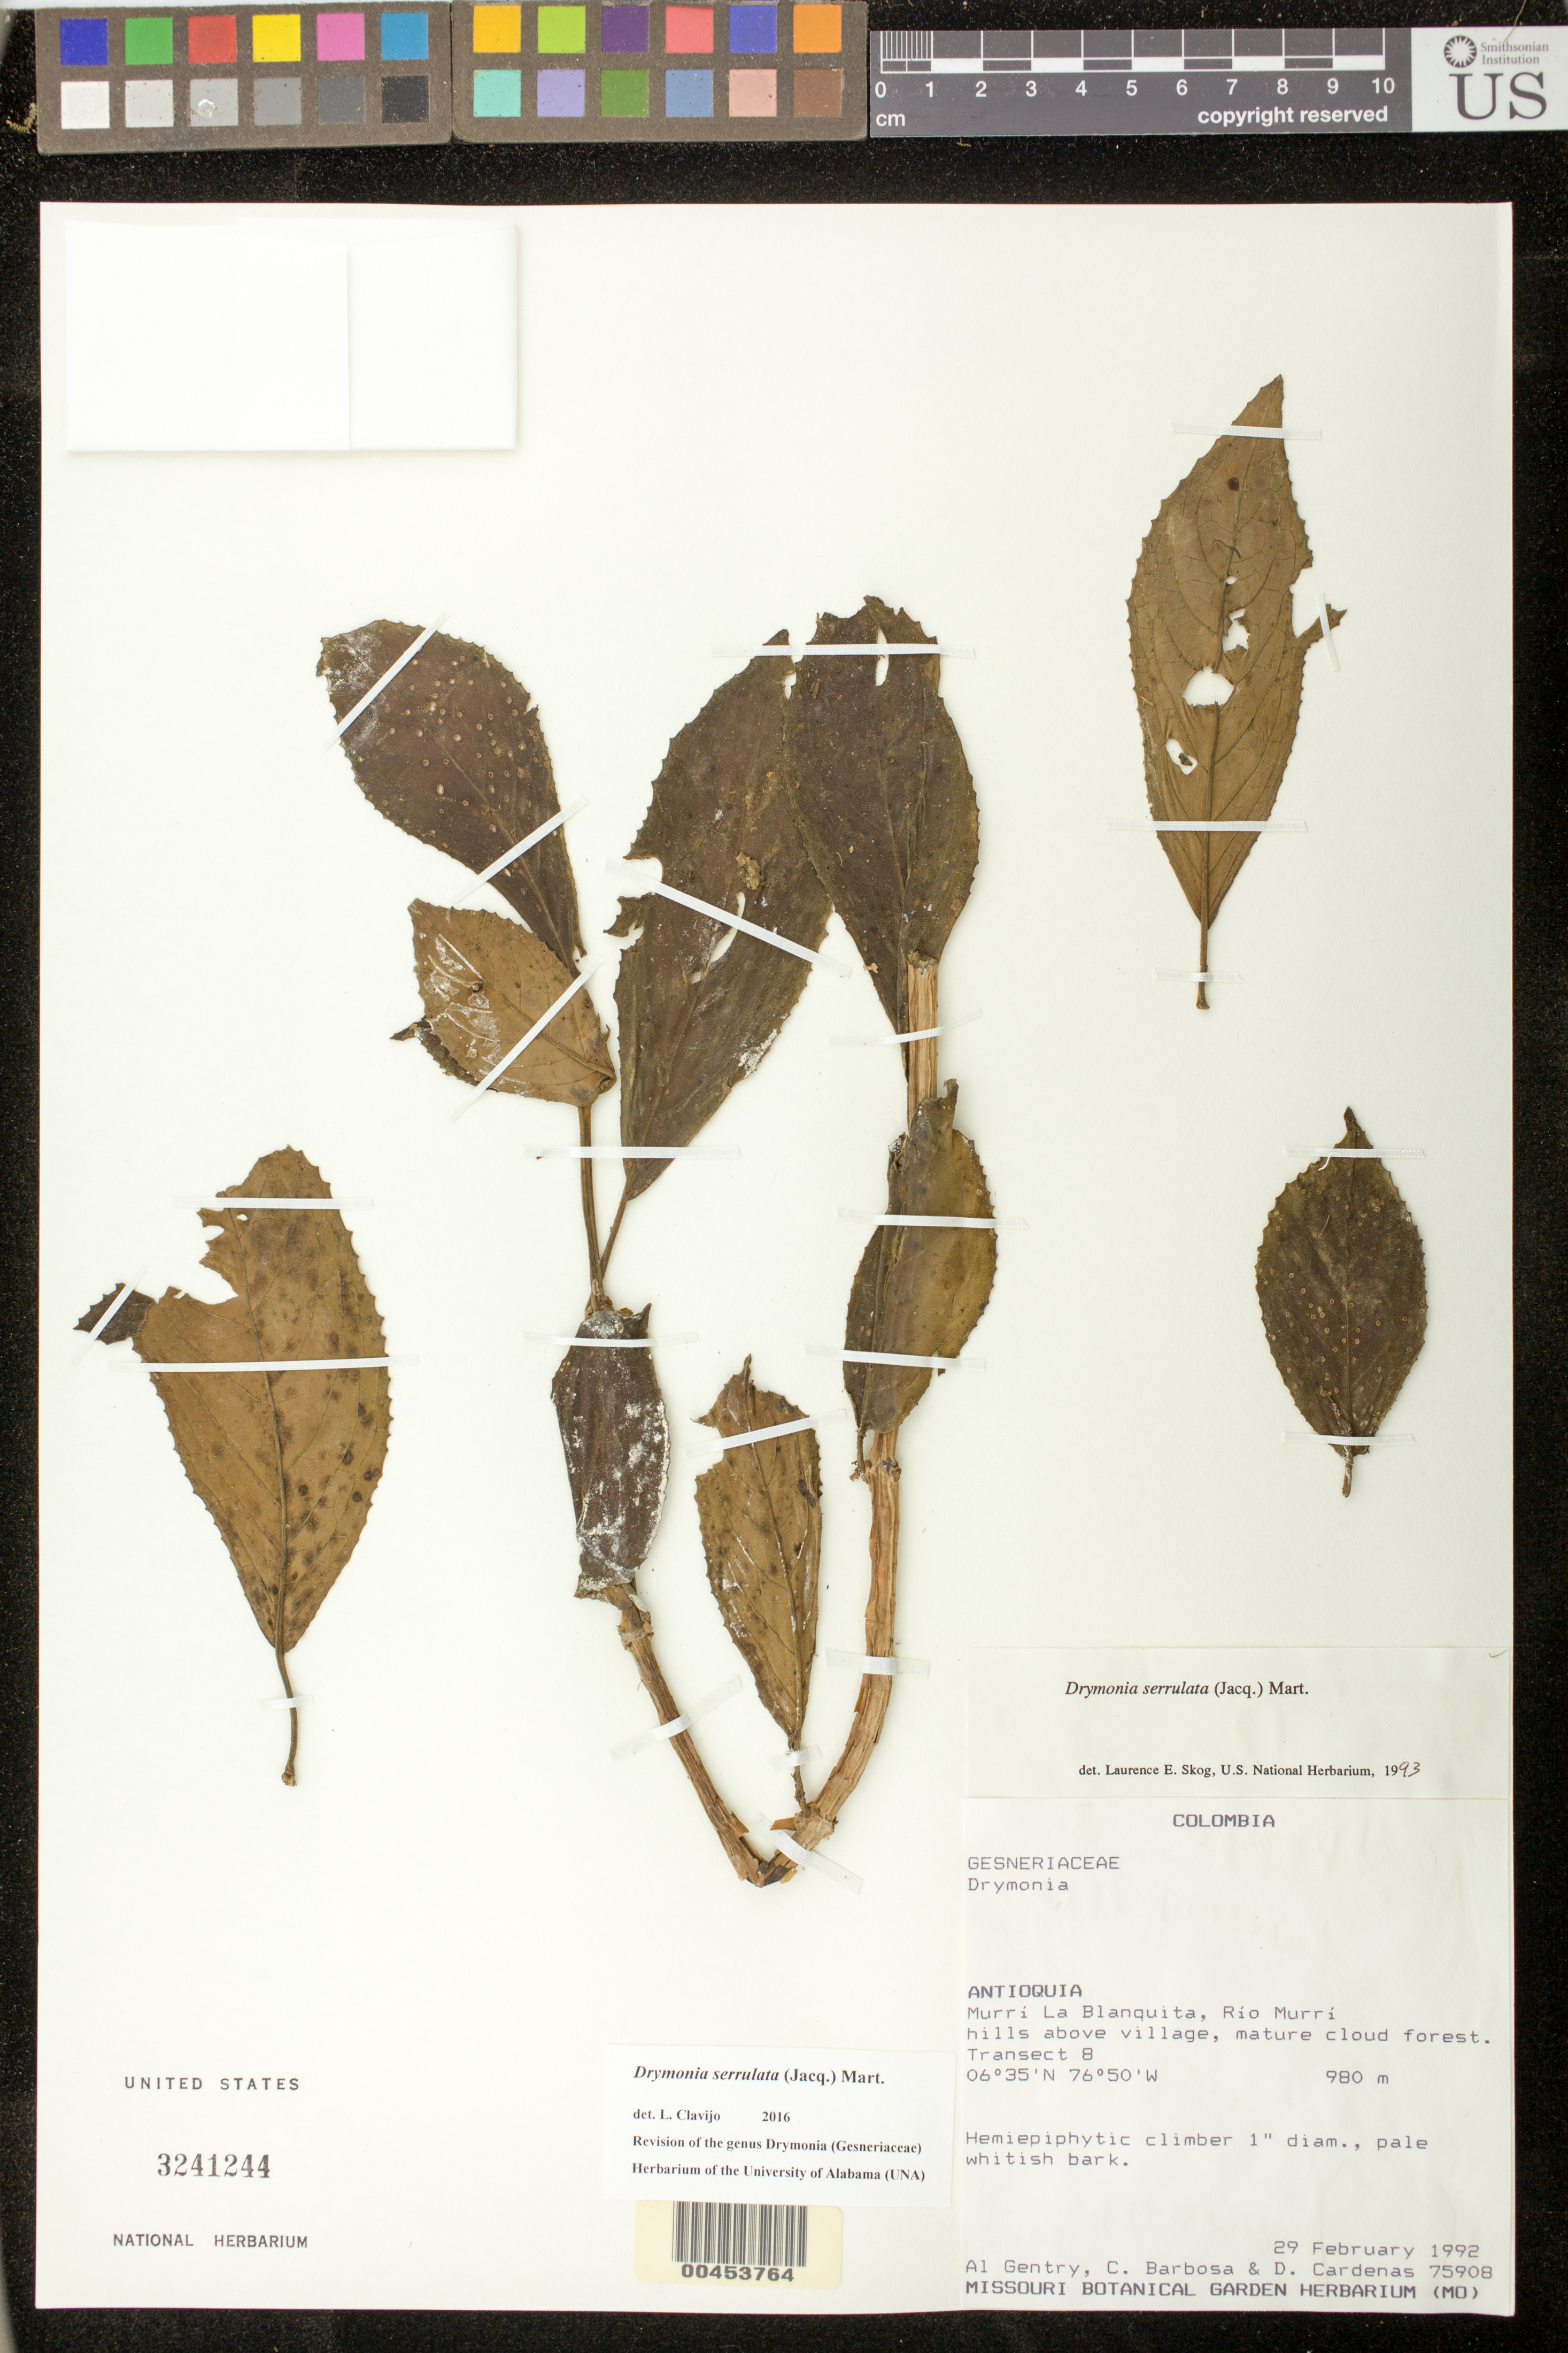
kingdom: Plantae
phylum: Tracheophyta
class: Magnoliopsida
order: Lamiales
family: Gesneriaceae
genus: Drymonia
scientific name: Drymonia serrulata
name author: (Jacq.) Mart.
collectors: A. H. Gentry, C. E. Barbosa & D. Cardenas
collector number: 75908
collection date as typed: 29 Feb 1992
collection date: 1992-02-29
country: Colombia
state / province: Antioquia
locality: Murri La Blanquita, Rio Murri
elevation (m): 980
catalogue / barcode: US 3241244